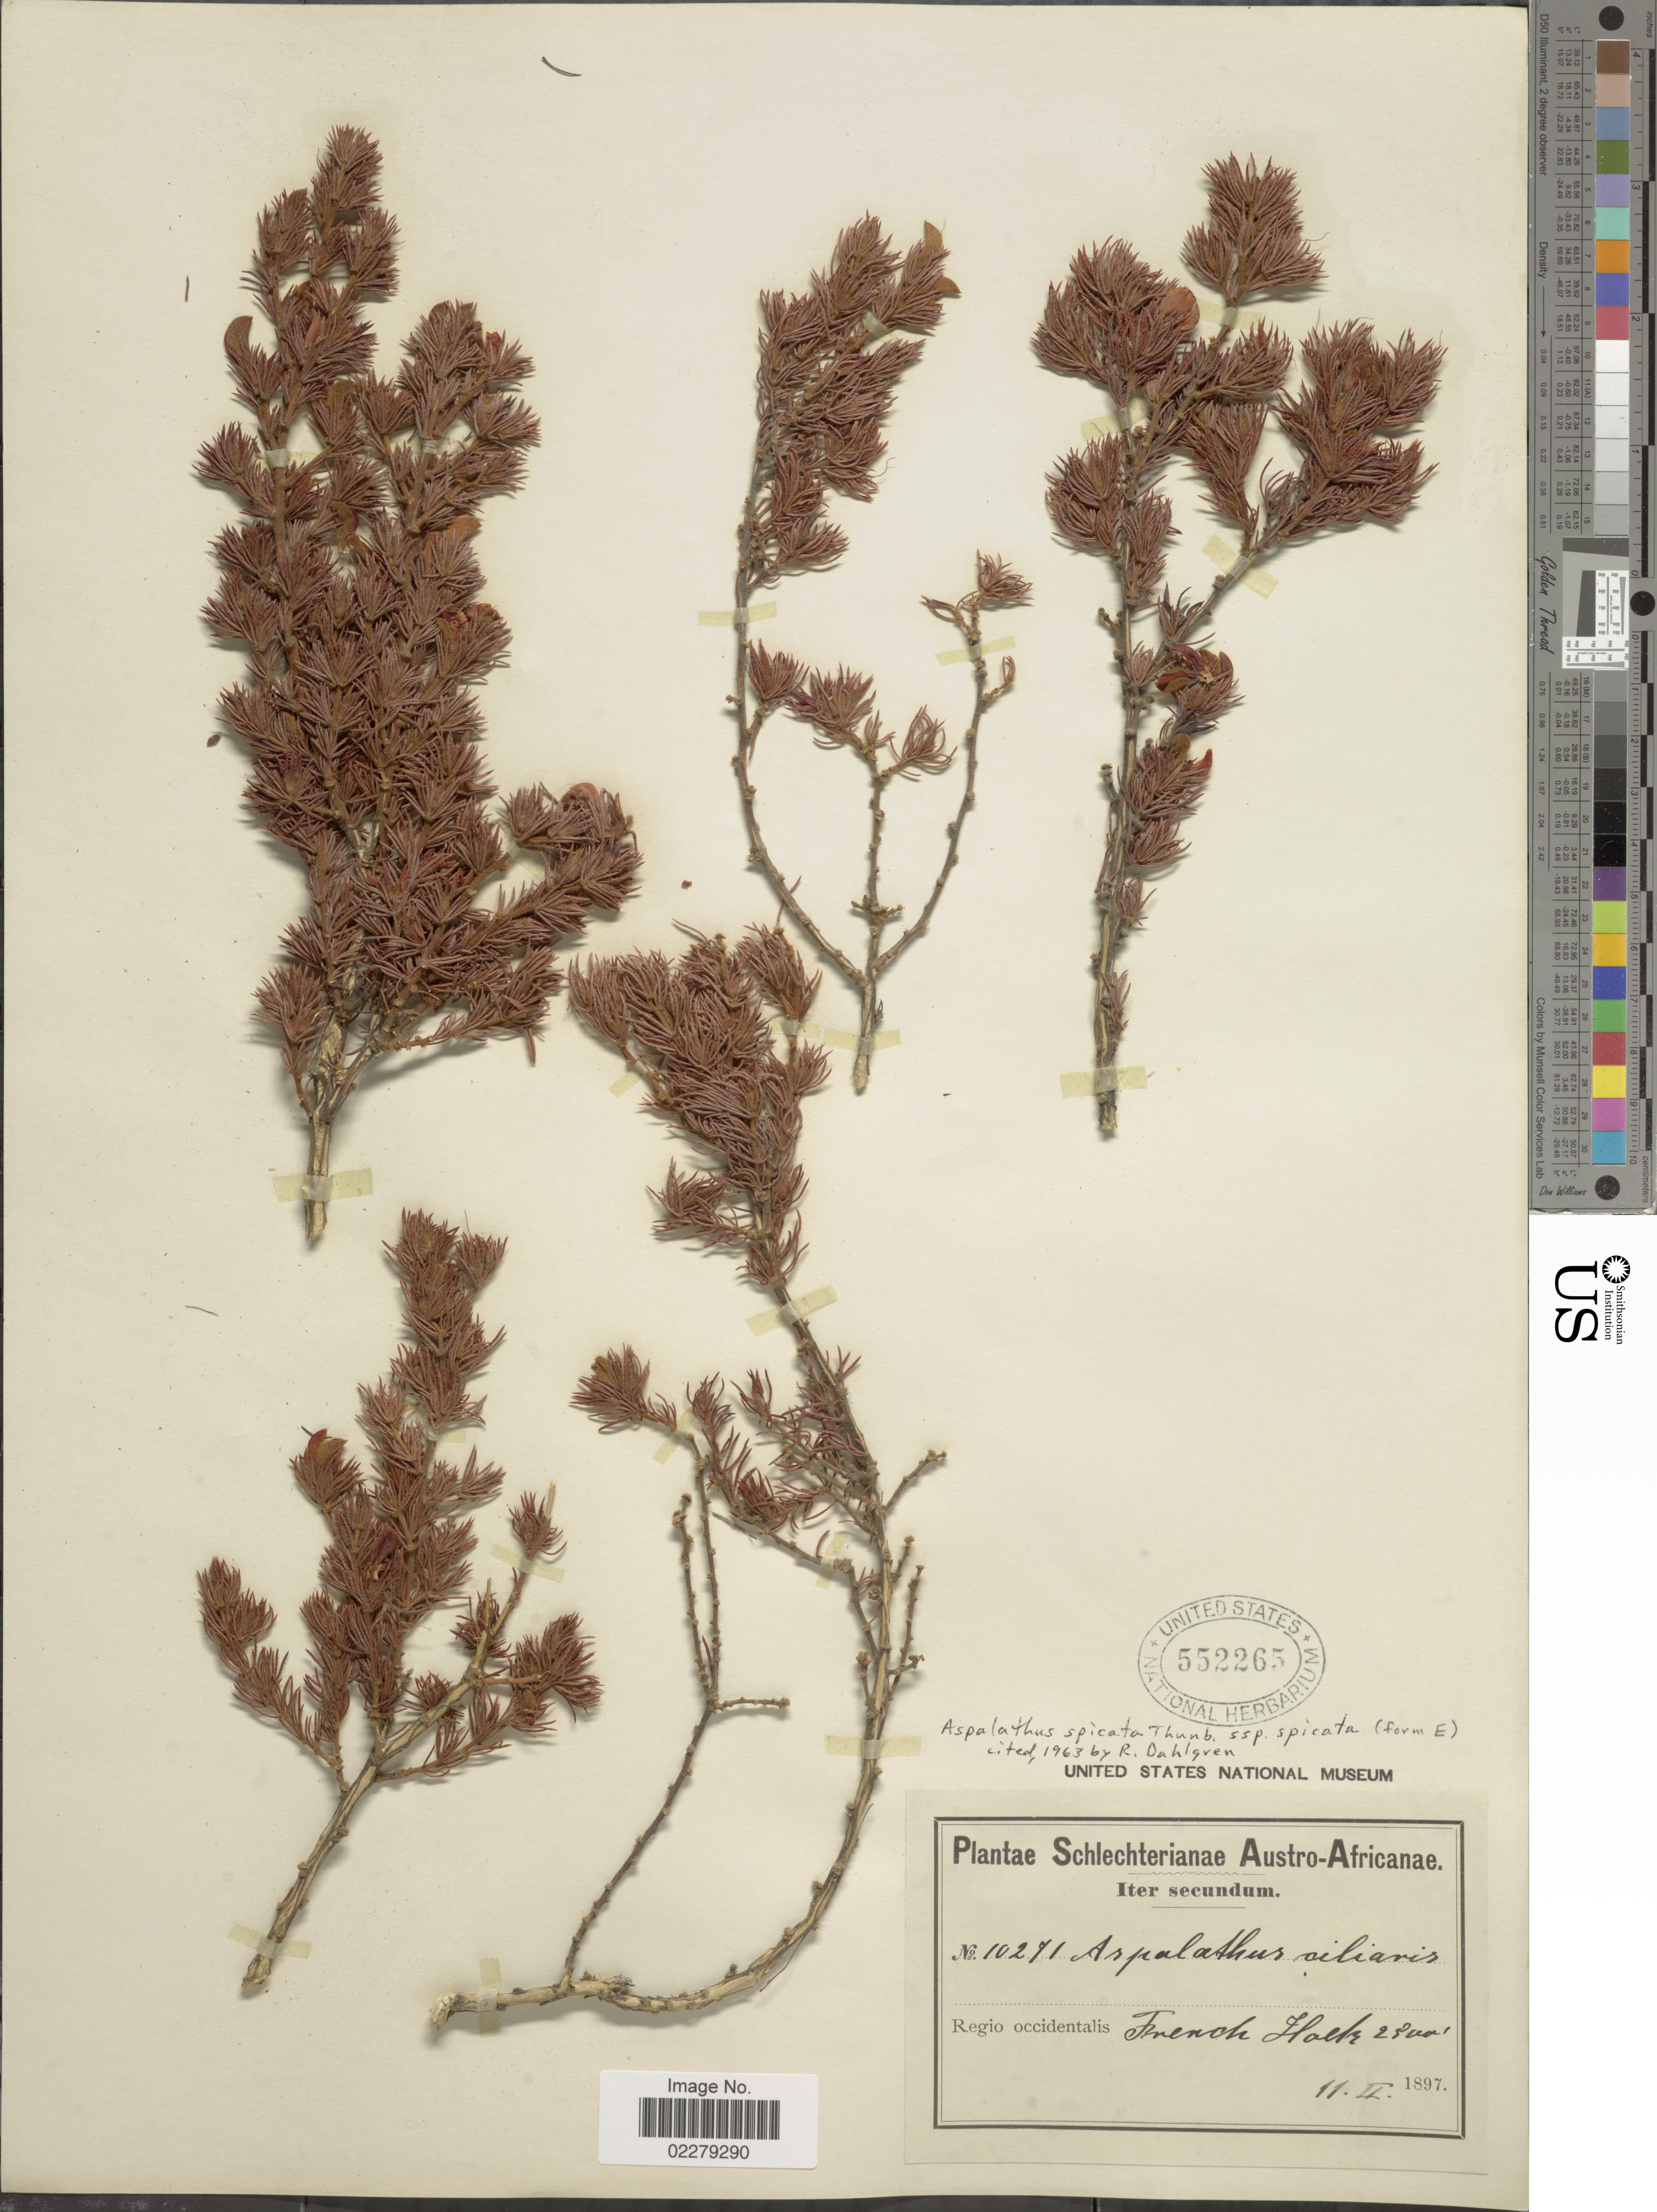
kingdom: Plantae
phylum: Tracheophyta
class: Magnoliopsida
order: Fabales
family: Fabaceae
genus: Aspalathus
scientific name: Aspalathus spicata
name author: Thunb.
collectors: Schlechter, --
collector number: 10271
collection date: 1897-02-11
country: South Africa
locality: Austro- Africanae. Regio occidentalis. French Hoek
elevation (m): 762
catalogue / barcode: US 552265